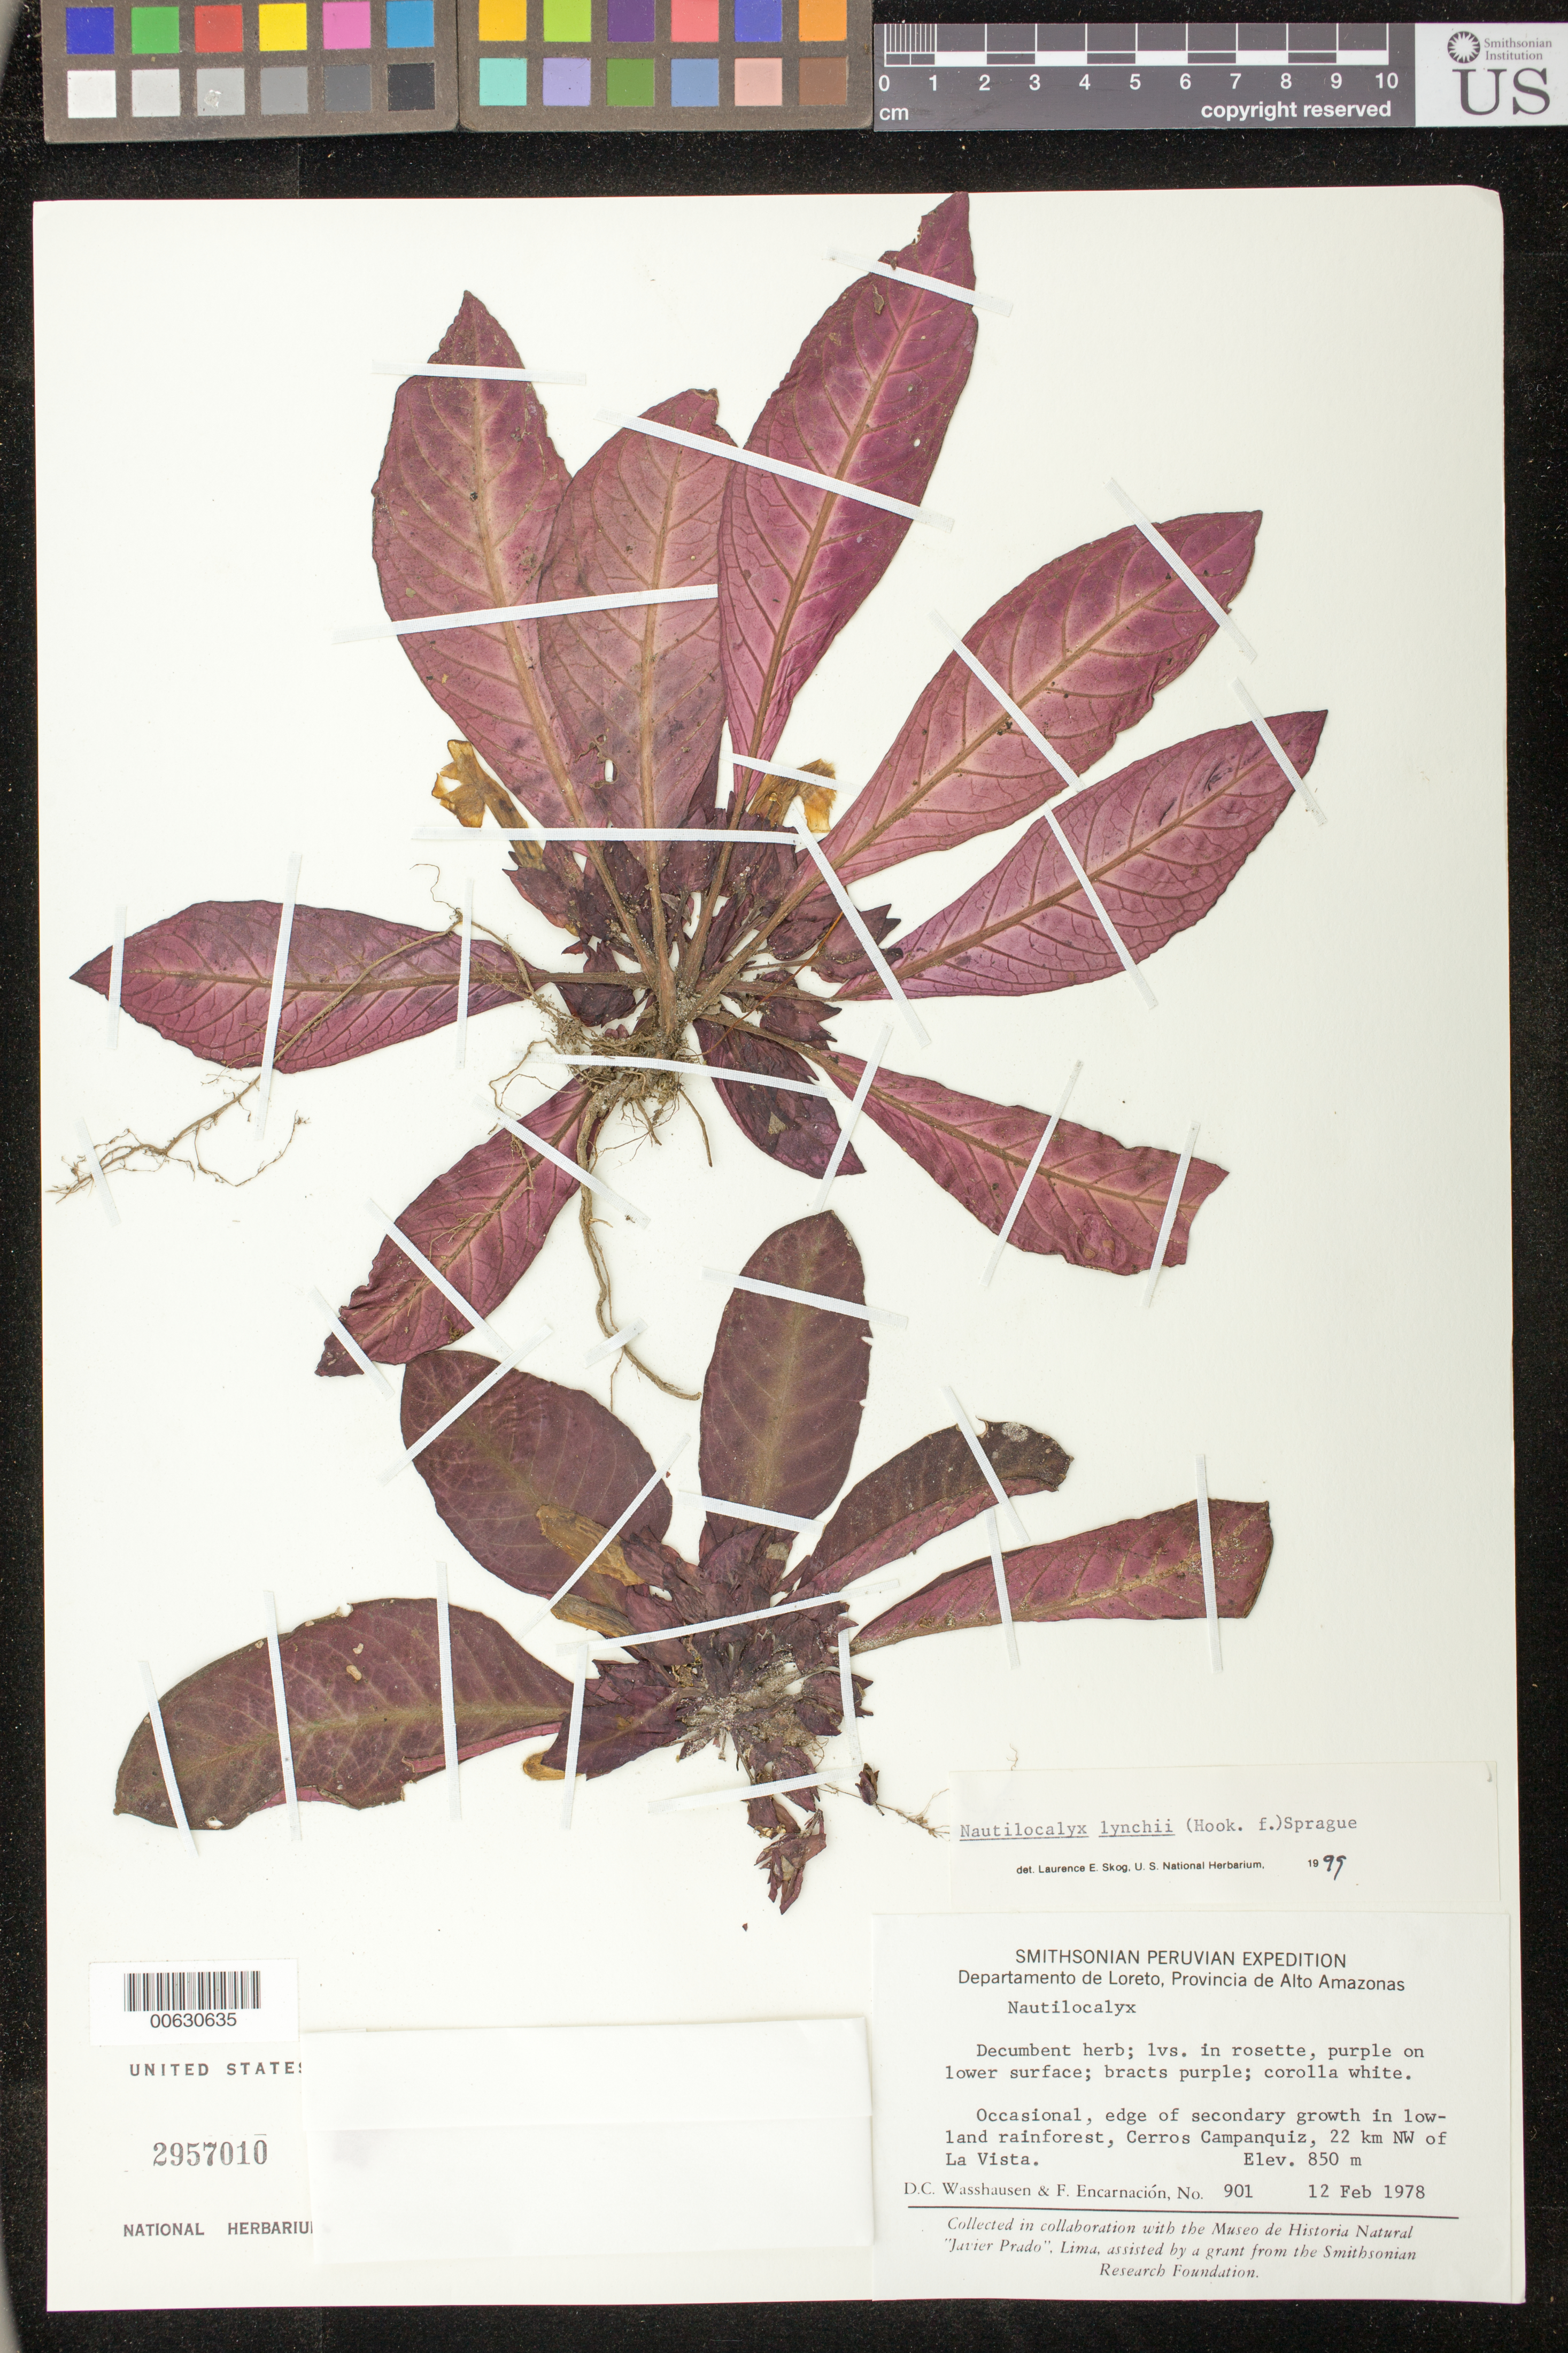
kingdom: Plantae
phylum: Tracheophyta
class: Magnoliopsida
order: Lamiales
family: Gesneriaceae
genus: Nautilocalyx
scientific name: Nautilocalyx lynchii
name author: (Hook. f.) Sprague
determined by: Skog, Laurence E.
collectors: D. C. Wasshausen & F. Encarnación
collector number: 901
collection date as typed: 12 Feb 1978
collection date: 1978-02-12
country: Peru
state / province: Loreto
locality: Prov. Alto Amazonas; Cerros Campanquiz, 22 km NW of La Vista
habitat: Edge of secondary growth in lowland rainforest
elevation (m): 850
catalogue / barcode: US 2957010